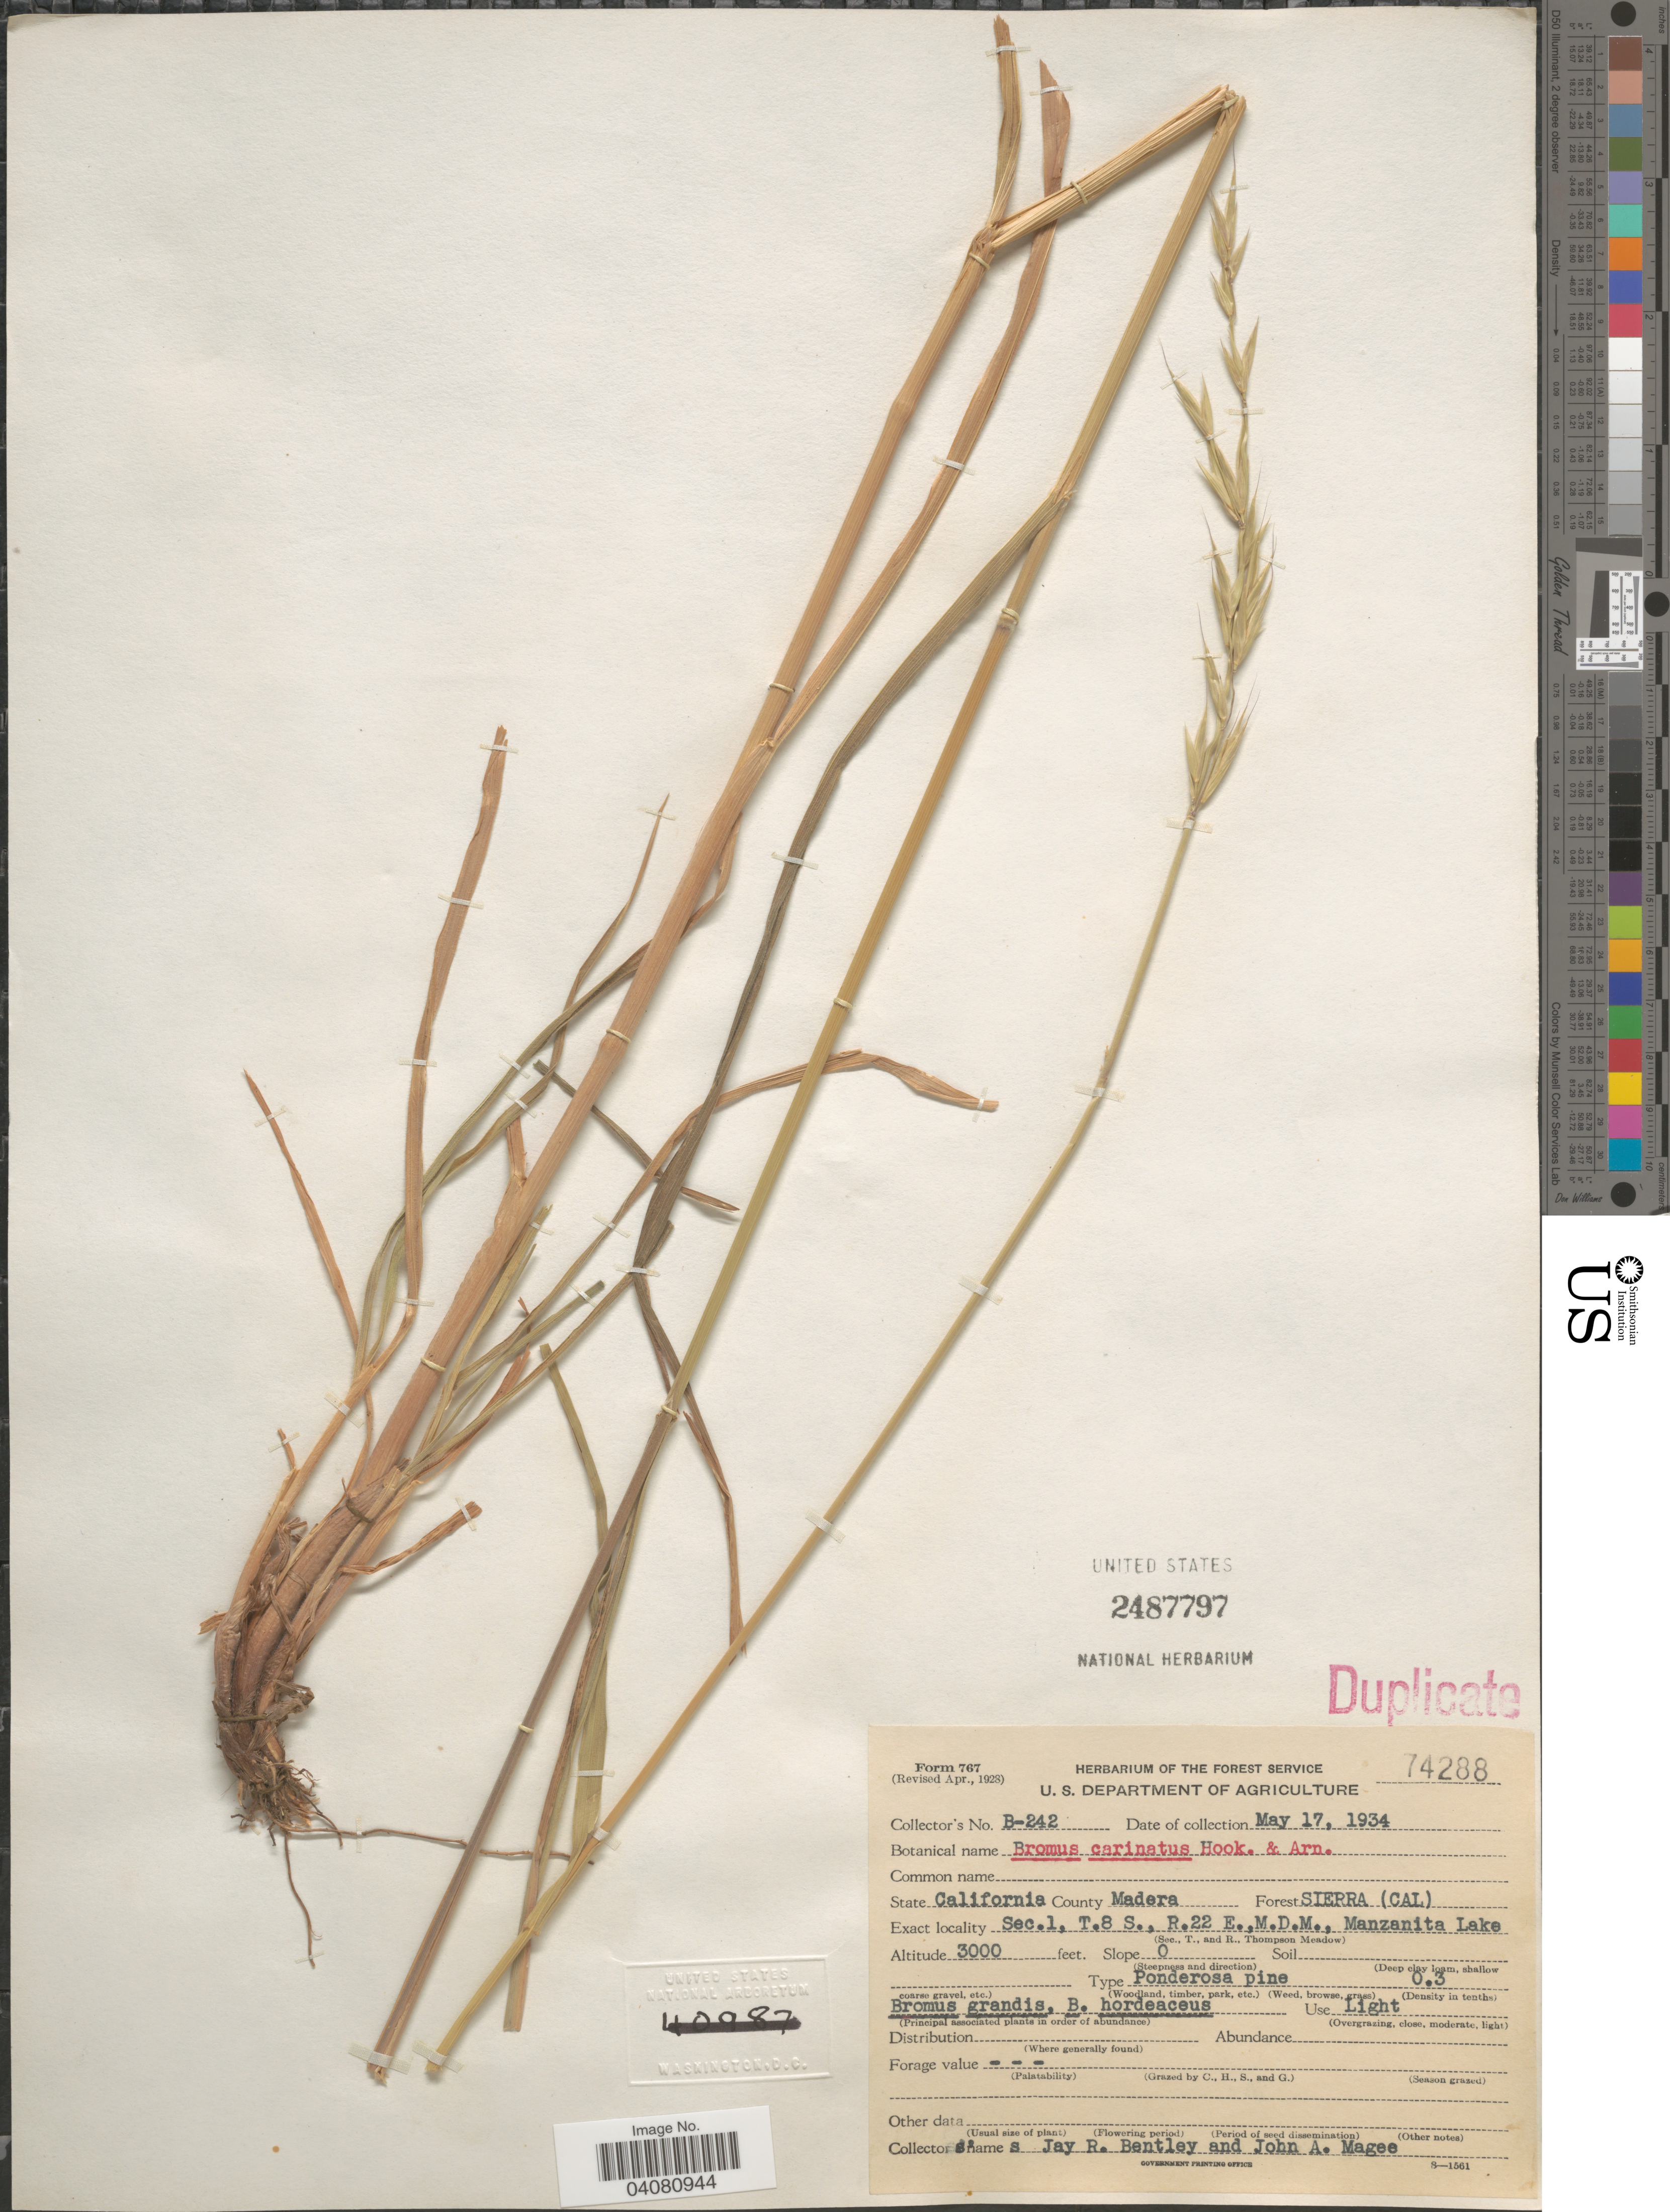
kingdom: Plantae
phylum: Tracheophyta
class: Liliopsida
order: Poales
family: Poaceae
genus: Bromus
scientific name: Bromus carinatus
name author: Hook. & Arn.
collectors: J. Bentley & J. Magee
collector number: B-242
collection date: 1934-05-17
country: United States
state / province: California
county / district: Madera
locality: County Madera. Forest Sierra (Cal). Sec.1, T.8 S., R.22 E., M.D.M., Manzanita Lake.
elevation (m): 914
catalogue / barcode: US 2487797